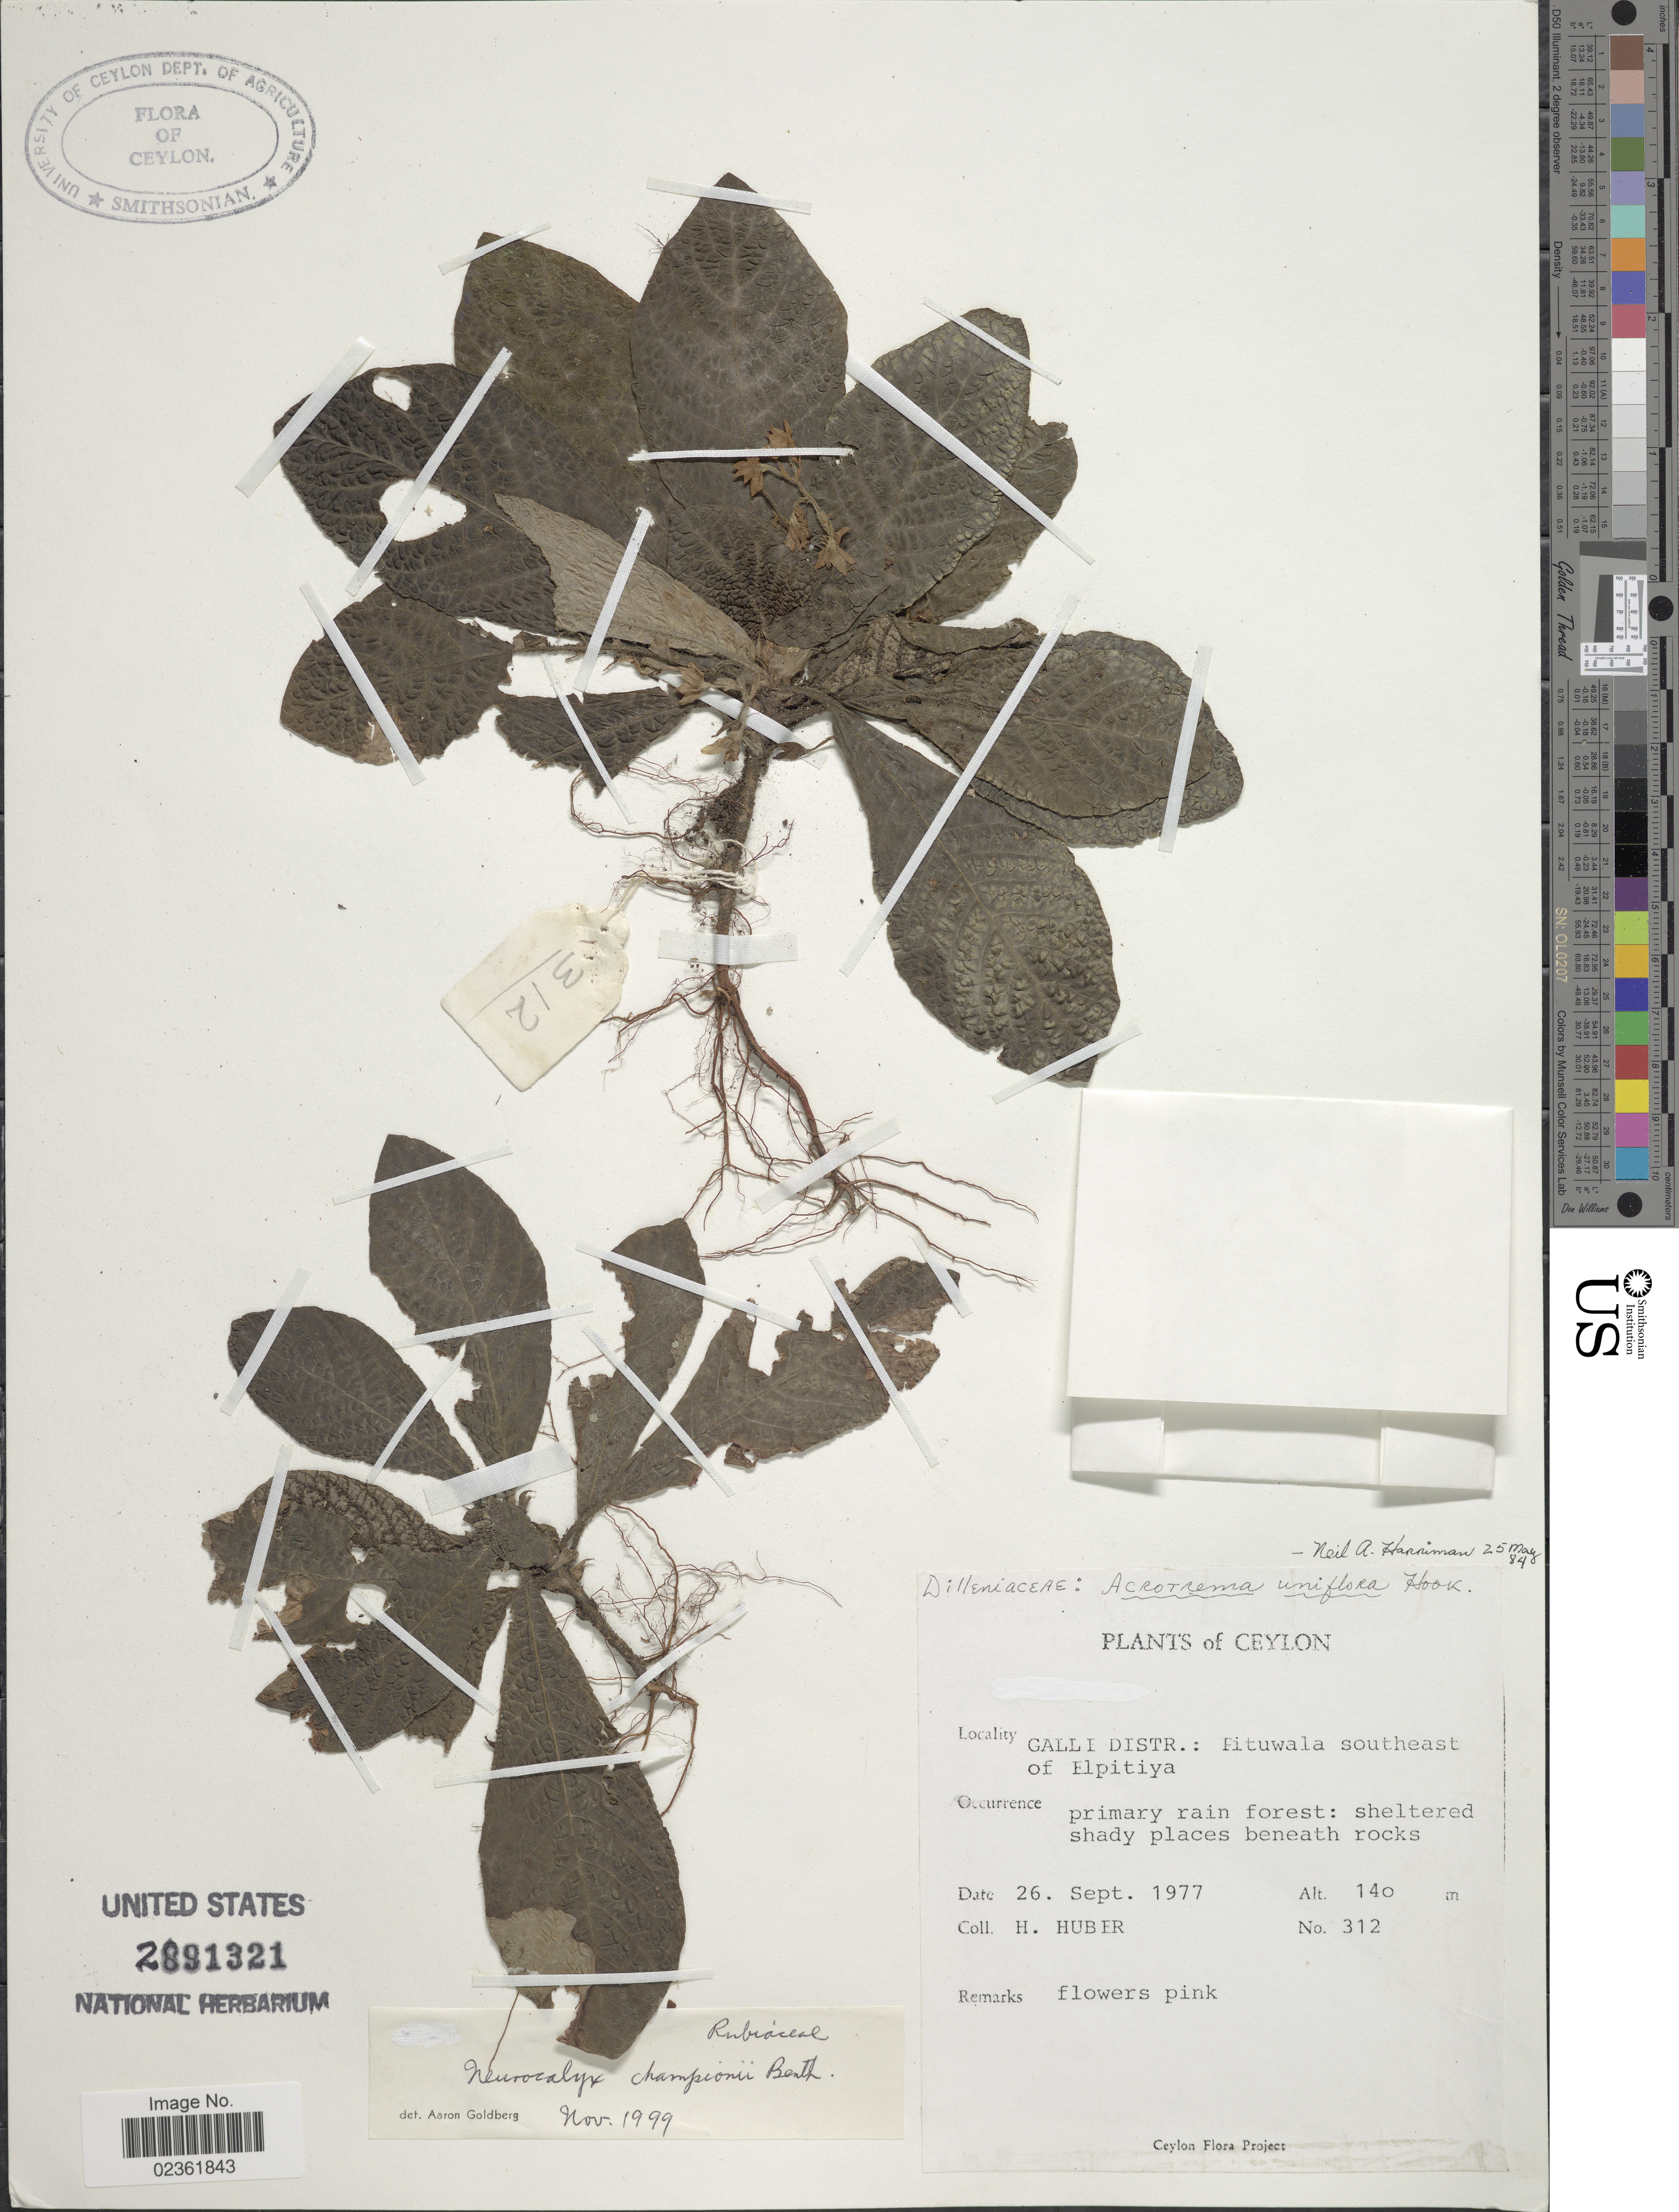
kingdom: Plantae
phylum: Tracheophyta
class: Magnoliopsida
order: Gentianales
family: Rubiaceae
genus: Neurocalyx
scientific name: Neurocalyx championii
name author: Benth. ex Thwaites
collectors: H. Huber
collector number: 312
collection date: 1977-09-26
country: Sri Lanka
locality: Ceylon, Galli Distr.: Pituwala southeast of Elpitaya.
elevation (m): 140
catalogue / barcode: US 2891321